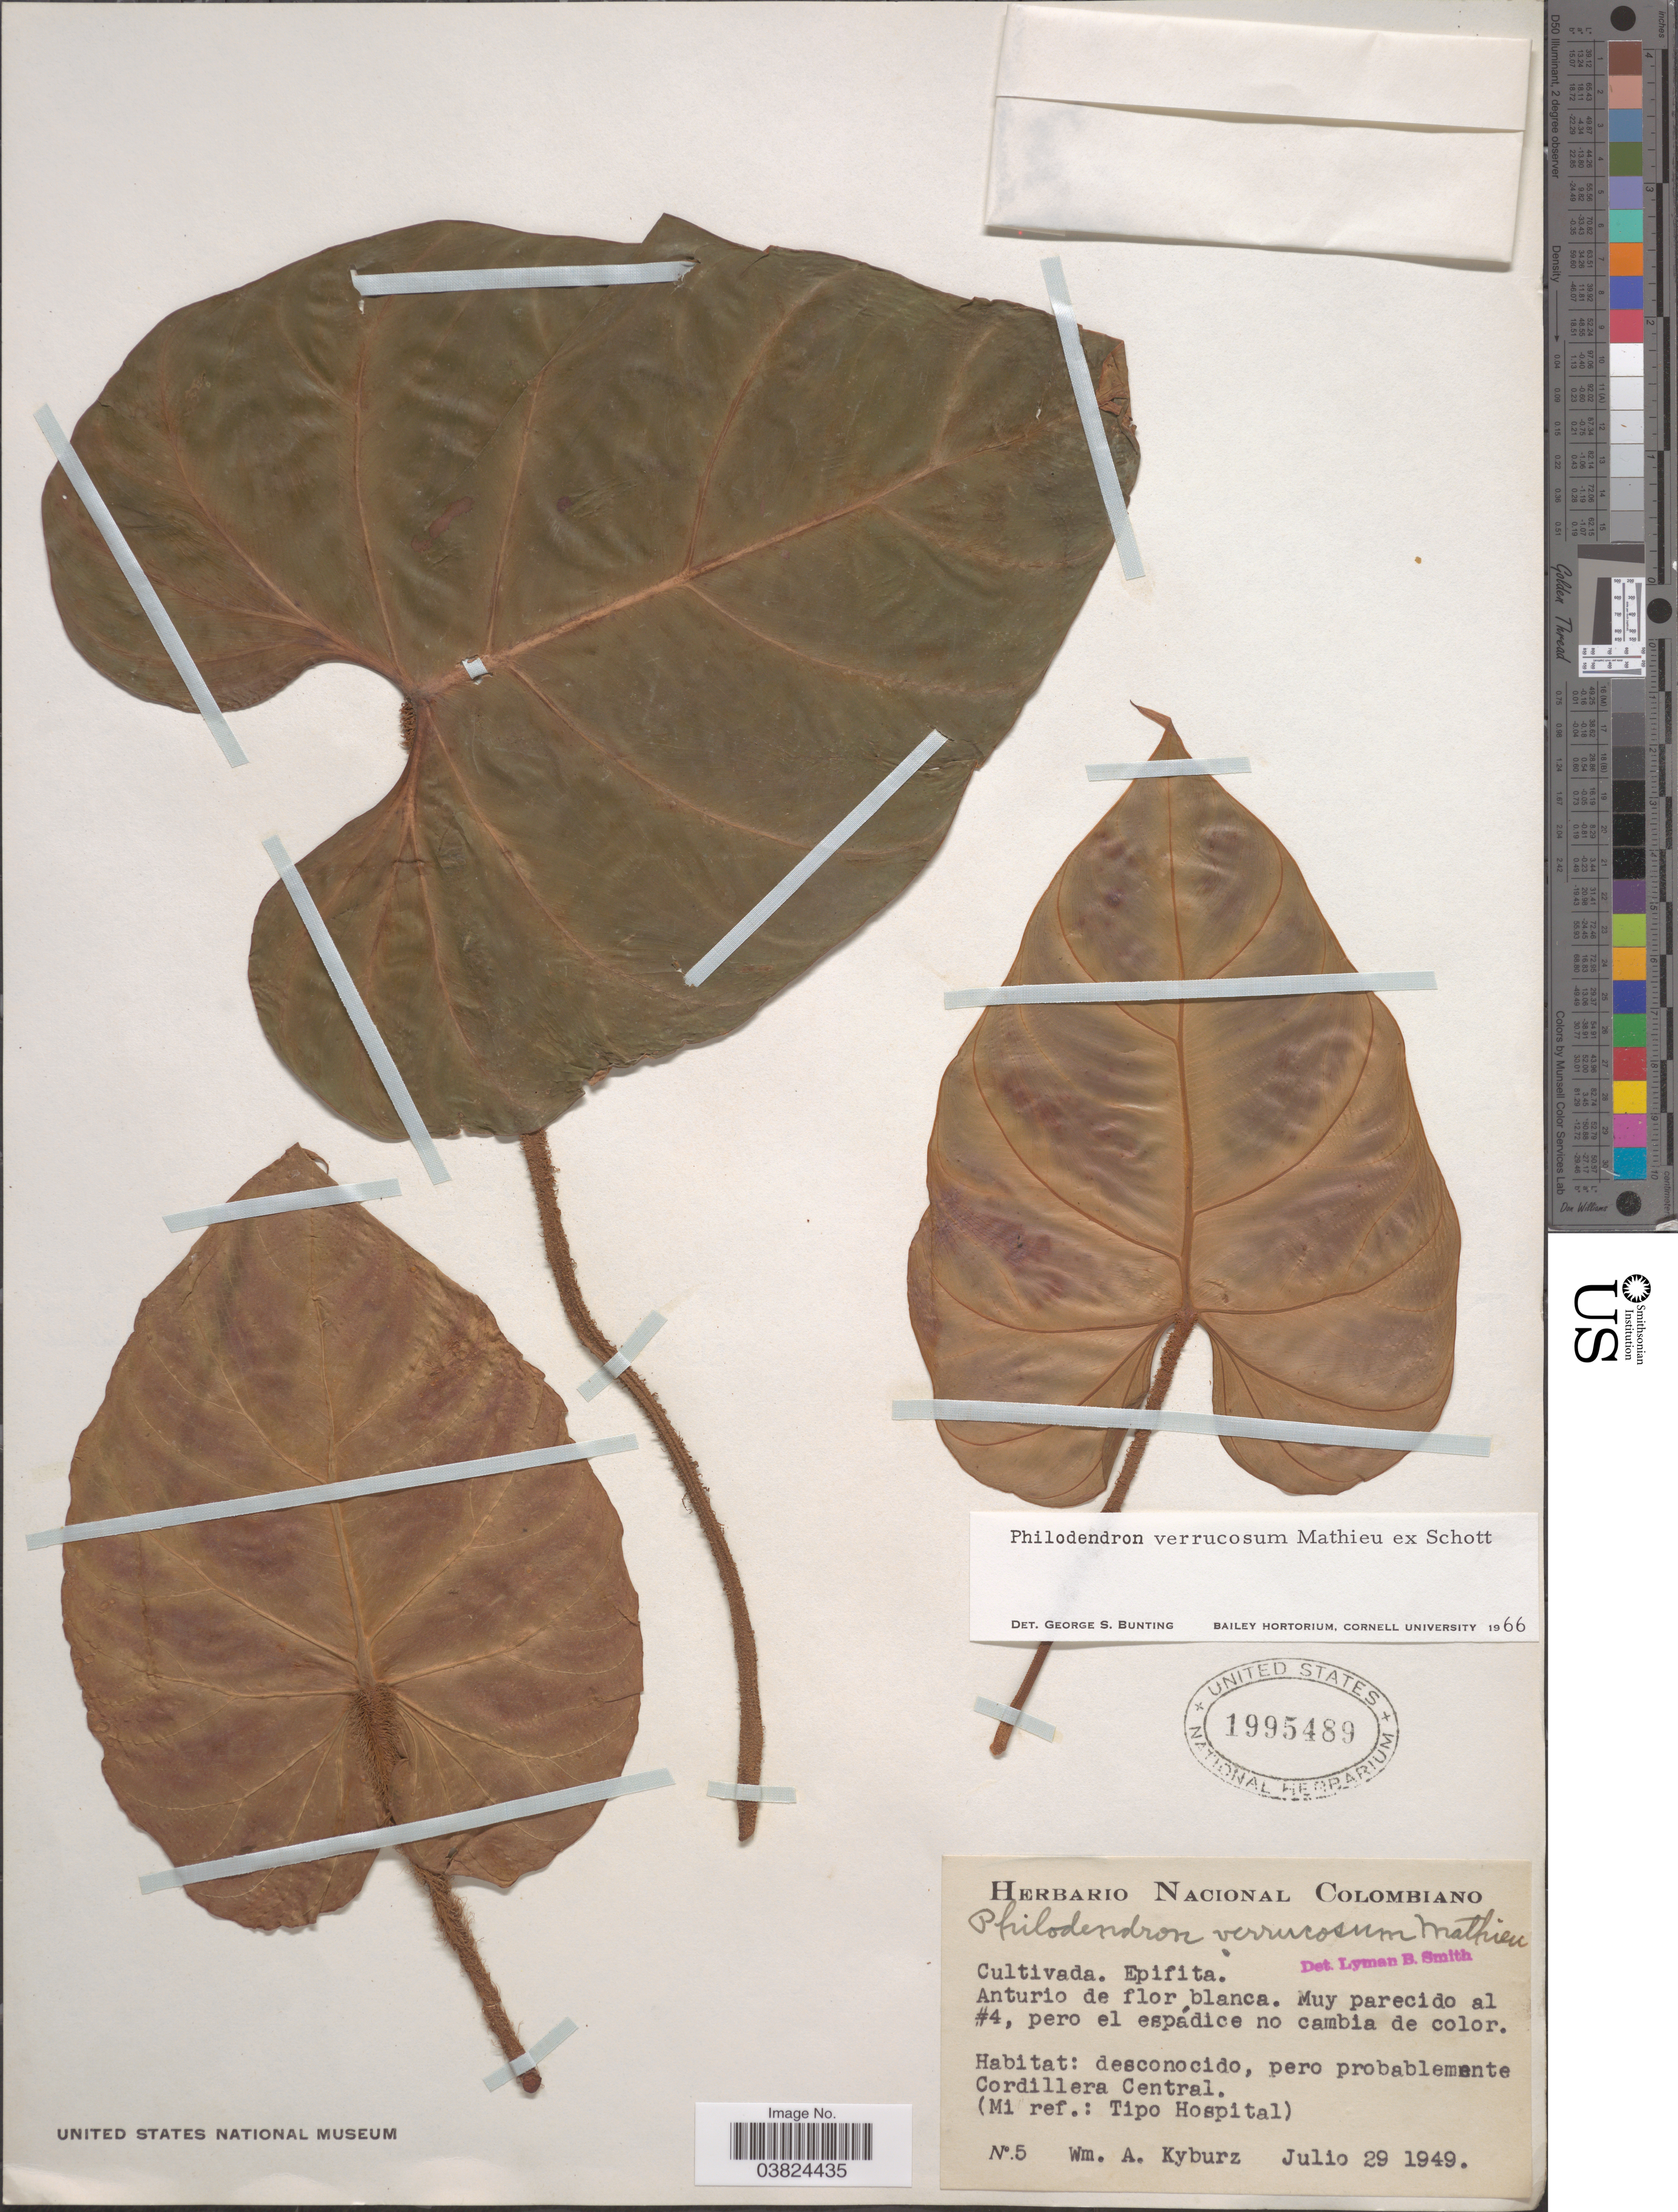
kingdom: Plantae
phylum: Tracheophyta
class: Liliopsida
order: Alismatales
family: Araceae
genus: Philodendron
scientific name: Philodendron verrucosum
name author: L. Mathieu ex Schott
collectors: W. Kyburz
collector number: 5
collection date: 1949-07-29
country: Colombia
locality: Cordillera Central. (Mi ref.: Tipo Hospital).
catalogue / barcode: US 1995489